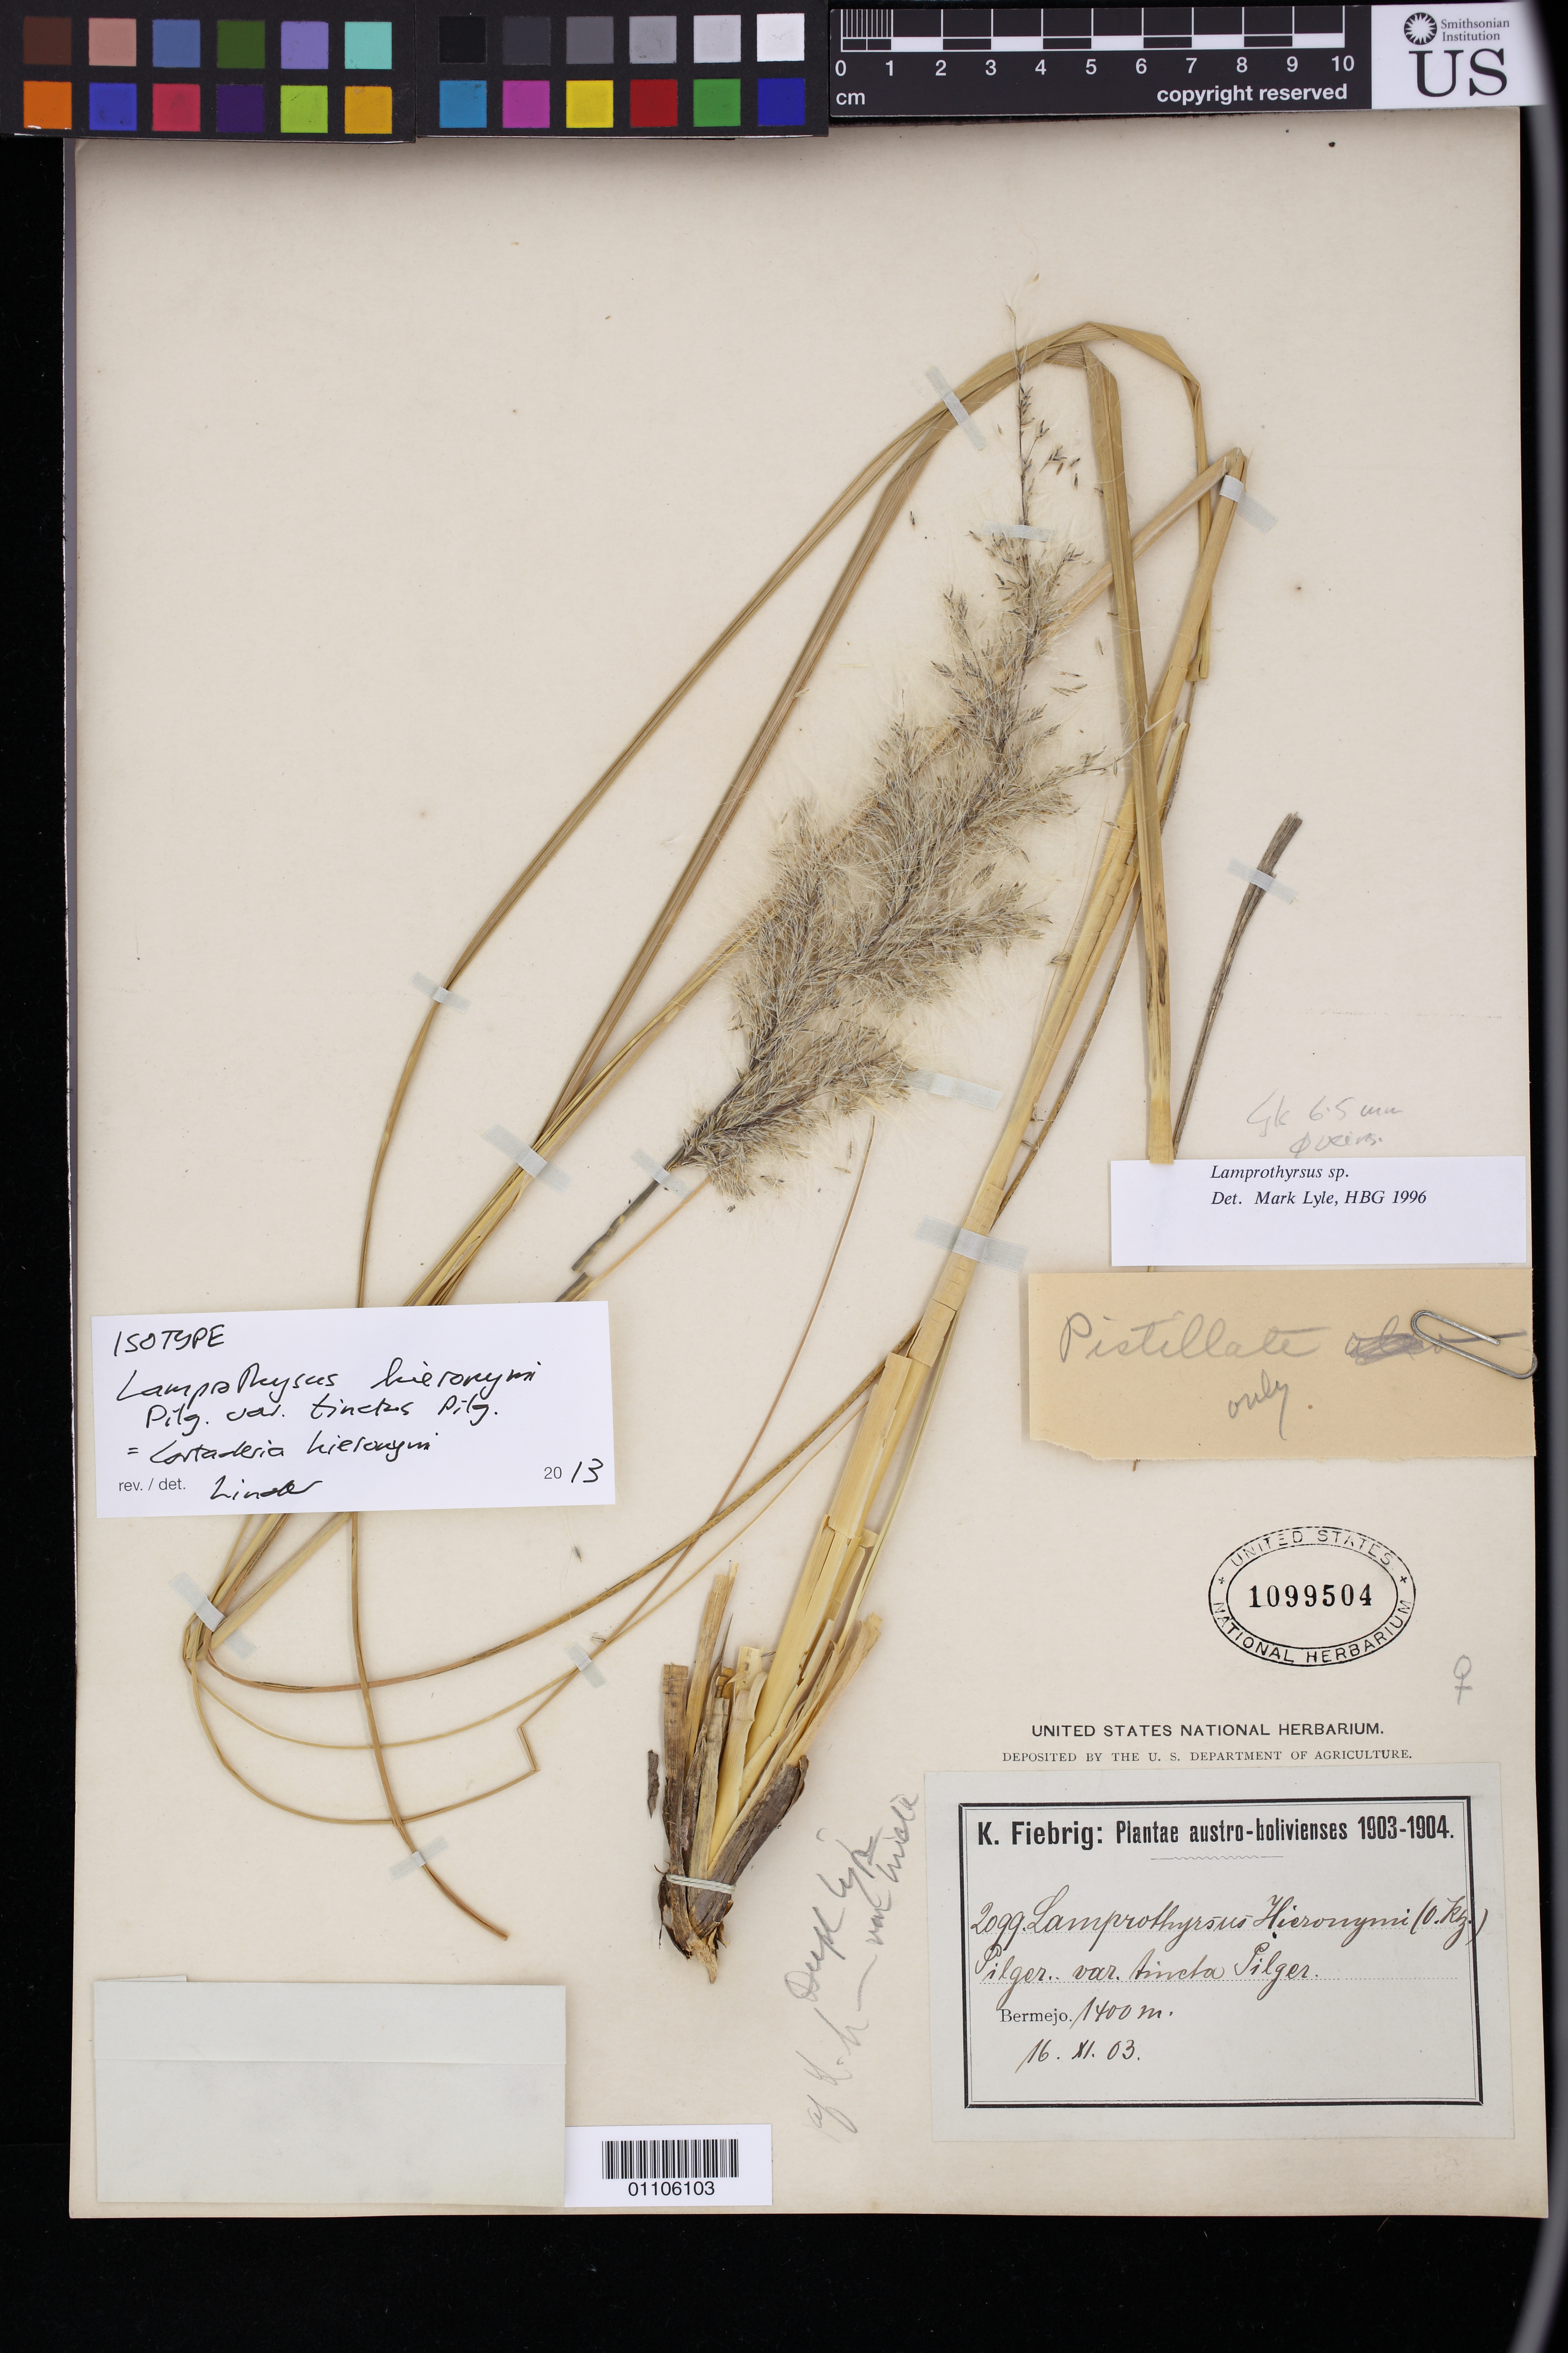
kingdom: Plantae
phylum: Tracheophyta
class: Liliopsida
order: Poales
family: Poaceae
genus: Lamprothyrsus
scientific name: Lamprothyrsus hieronymi var. tinctus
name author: Pilg.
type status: Isotype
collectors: K. Fiebrig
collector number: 2099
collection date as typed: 16 XI 03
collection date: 1903-11-16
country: Bolivia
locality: Bermejo.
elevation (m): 1400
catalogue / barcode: US 1099504